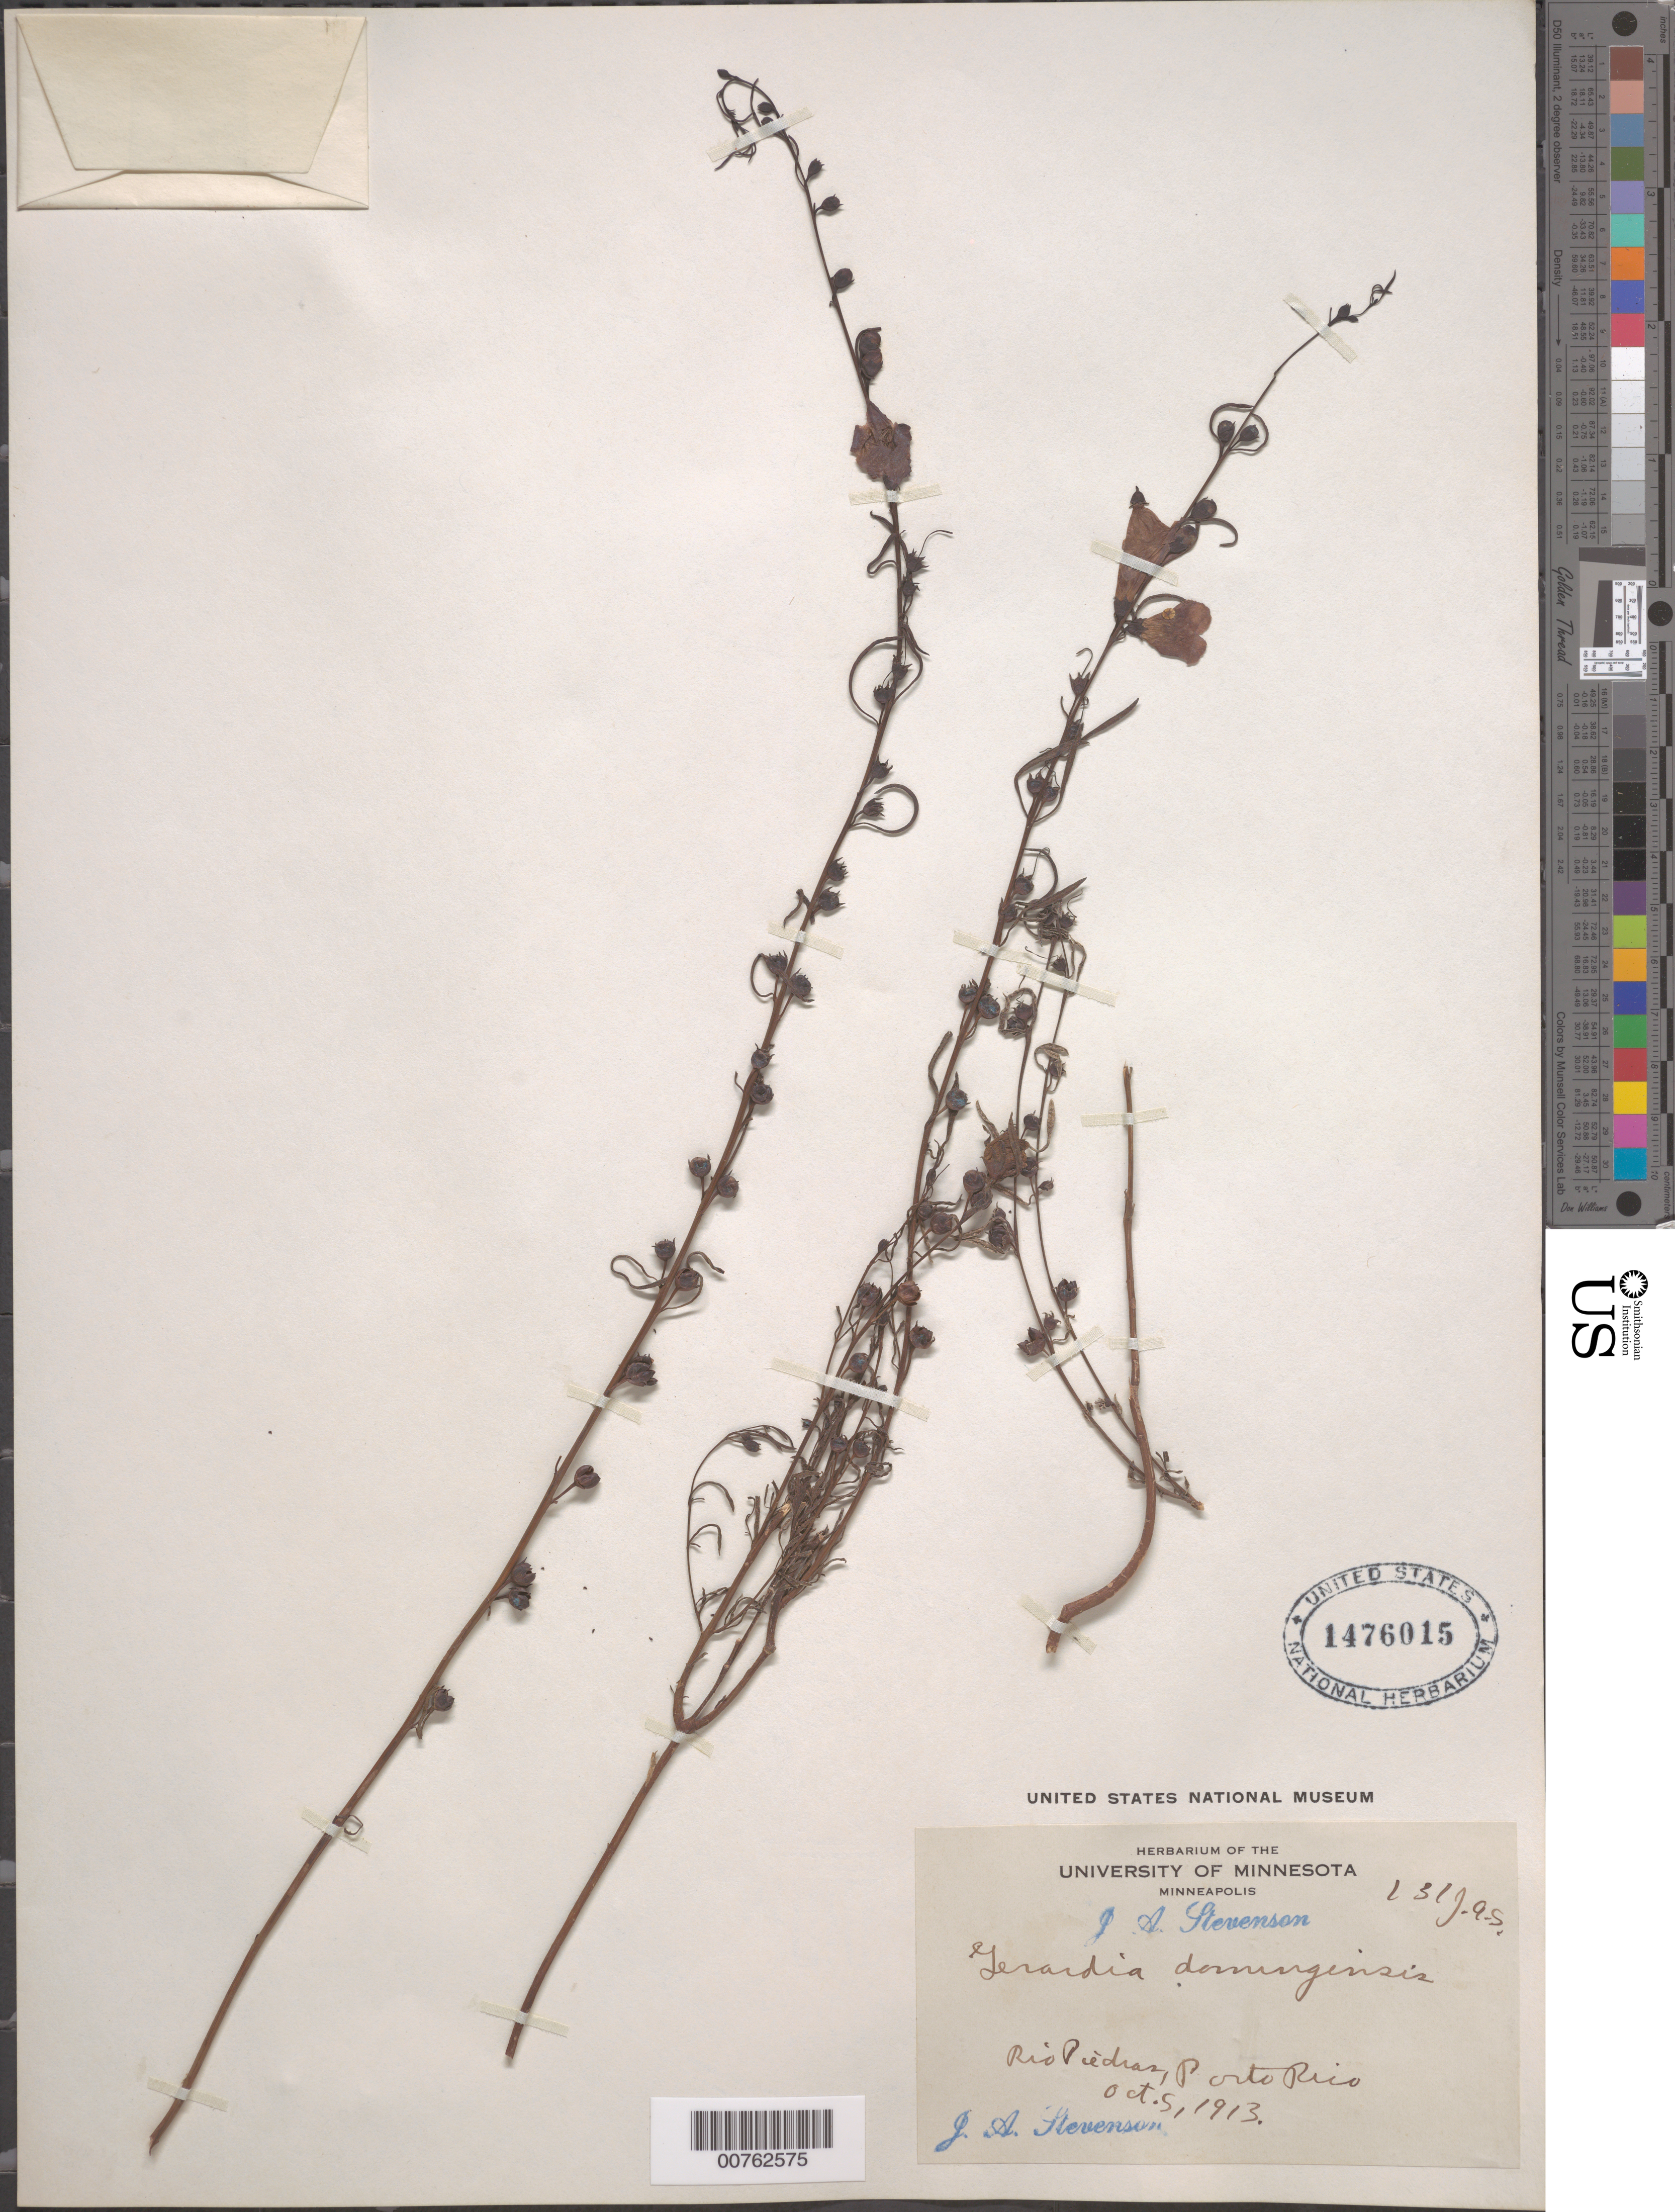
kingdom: Plantae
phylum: Tracheophyta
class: Magnoliopsida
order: Lamiales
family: Orobanchaceae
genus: Agalinis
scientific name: Agalinis fasciculata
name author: (Elliott) Raf.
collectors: J. Stevenson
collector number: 131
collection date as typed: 05 Oct 1913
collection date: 1913-10-05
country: Puerto Rico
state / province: San Juan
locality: Río Piedras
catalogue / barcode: US 1476015